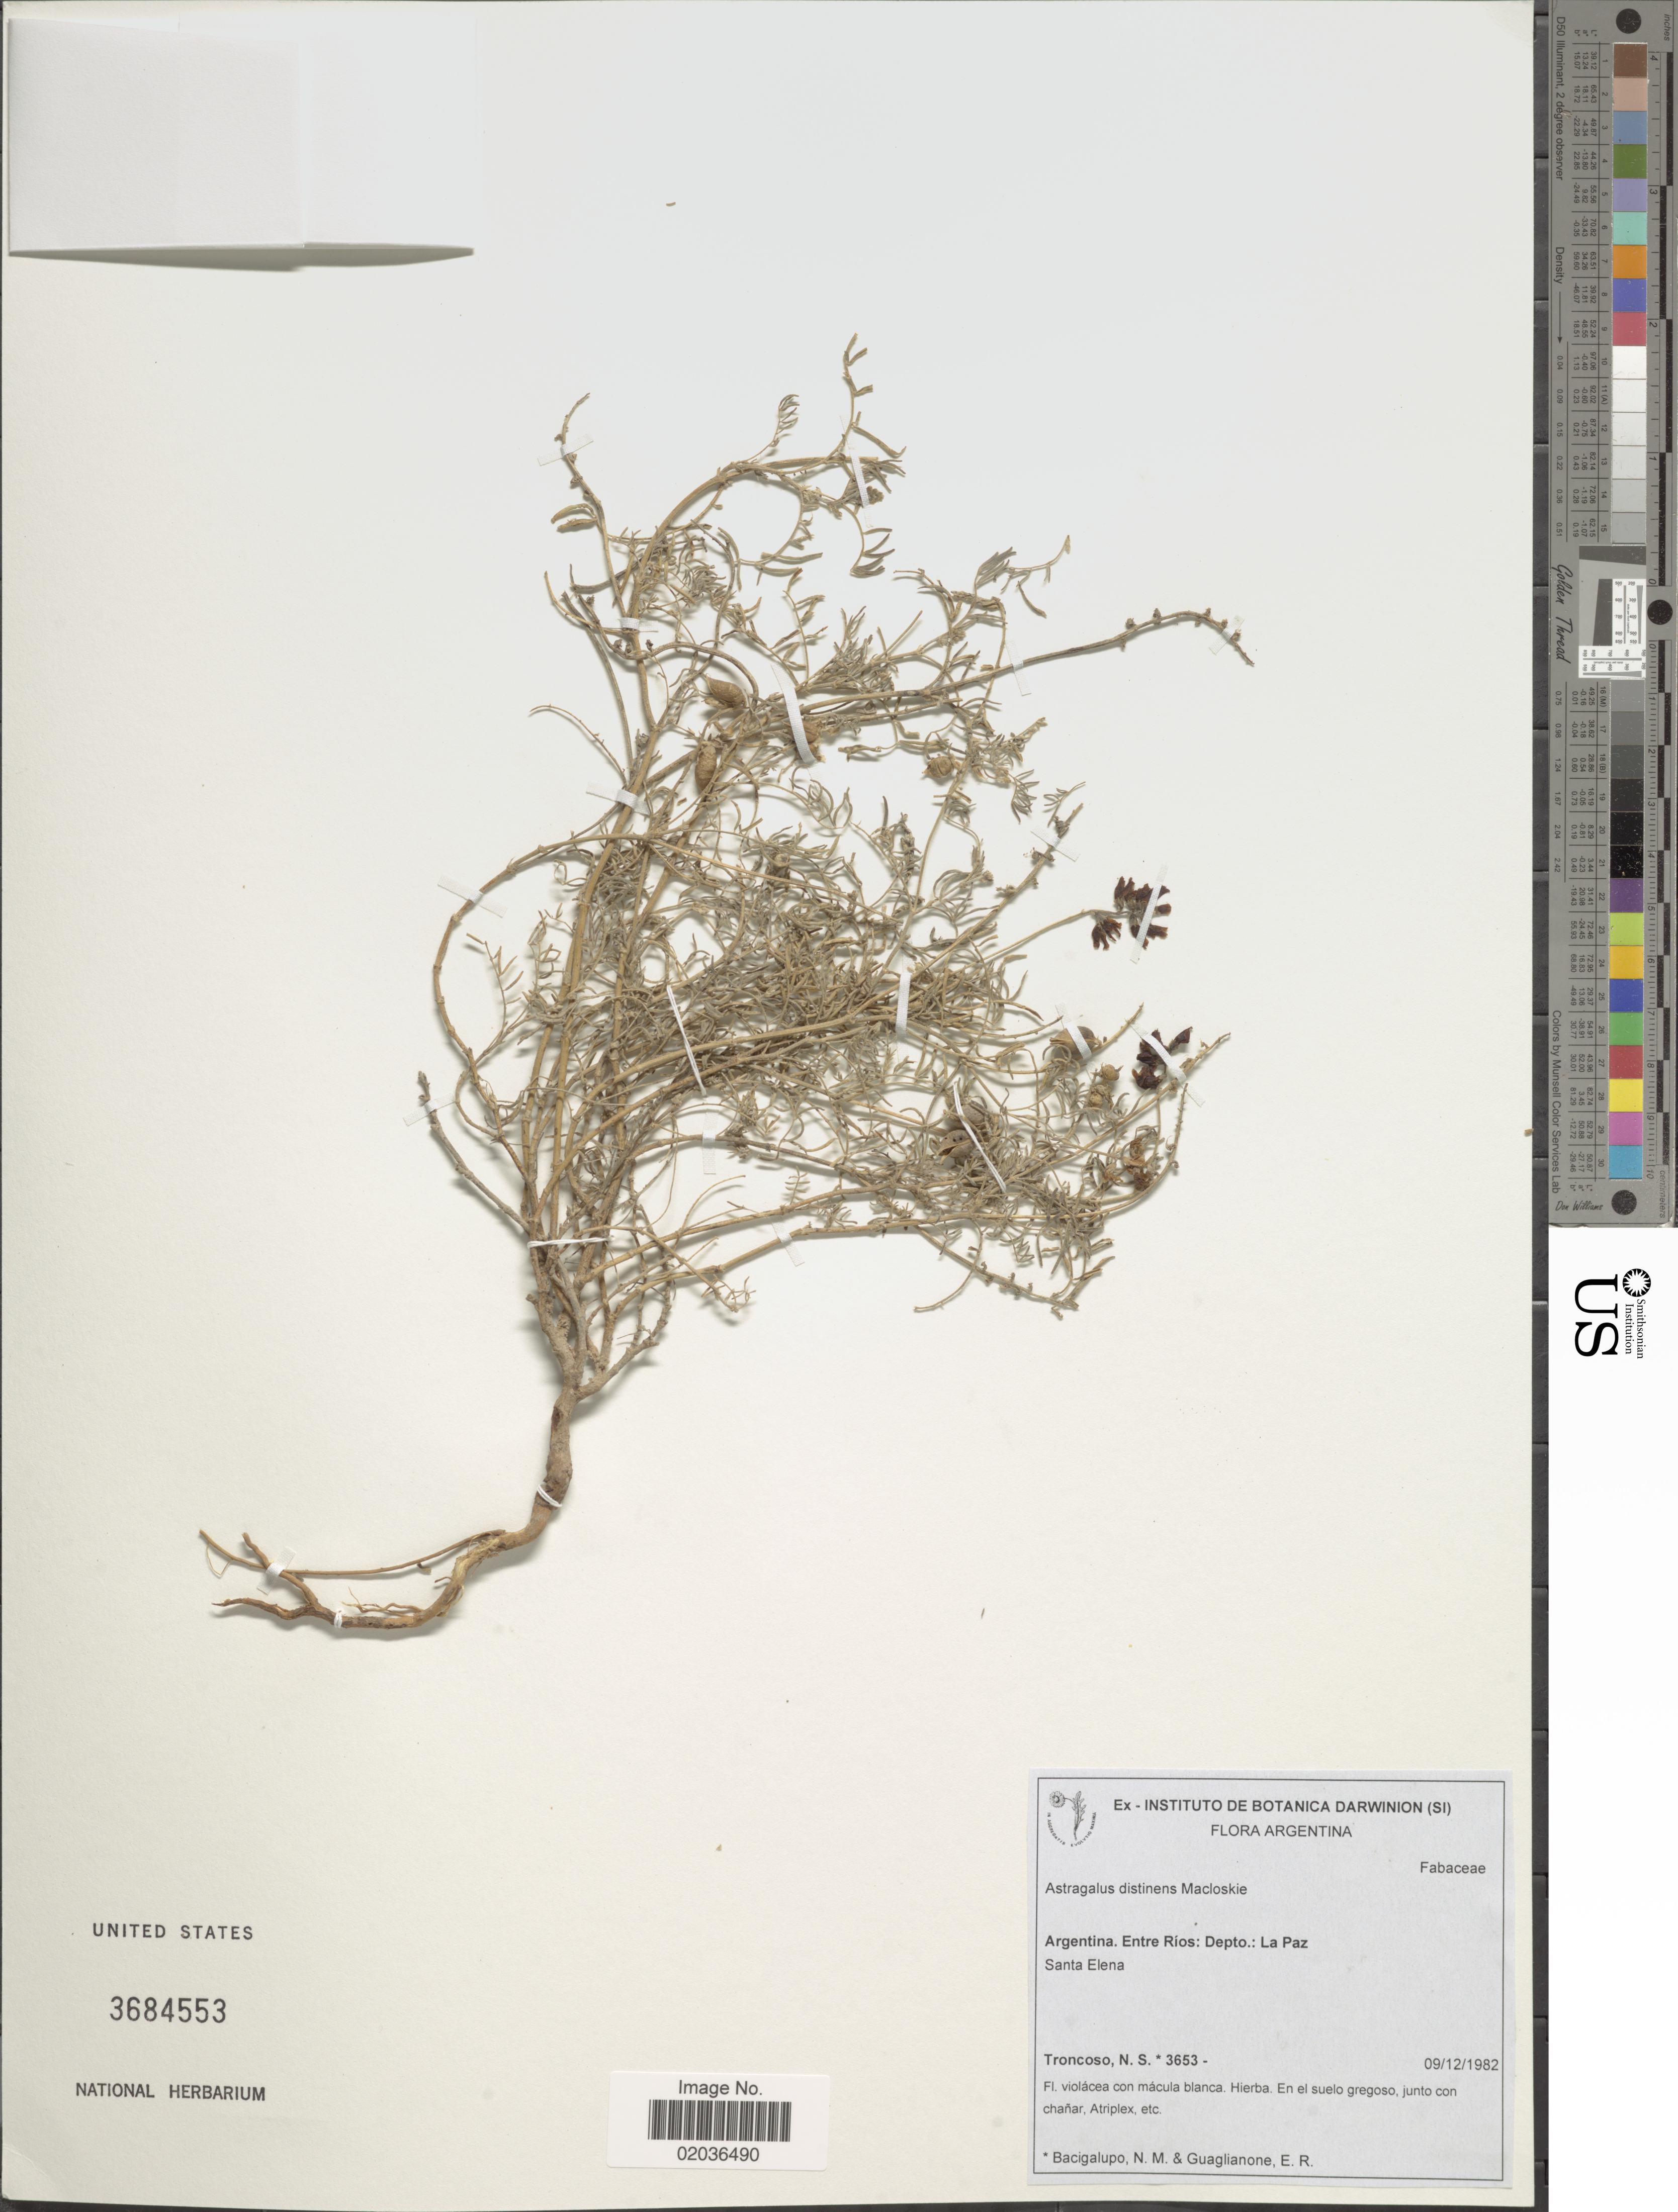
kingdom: Plantae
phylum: Tracheophyta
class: Magnoliopsida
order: Fabales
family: Fabaceae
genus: Astragalus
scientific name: Astragalus distinens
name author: Macloskie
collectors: N. Troncoso, N. M. Bacigalupo & E. R. Guaglianone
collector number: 3653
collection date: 1982-12-09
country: Argentina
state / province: Entre Rios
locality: Argentina. Entre Rios: Depto.: La Paz. Santa Elena.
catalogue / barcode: US 3684553